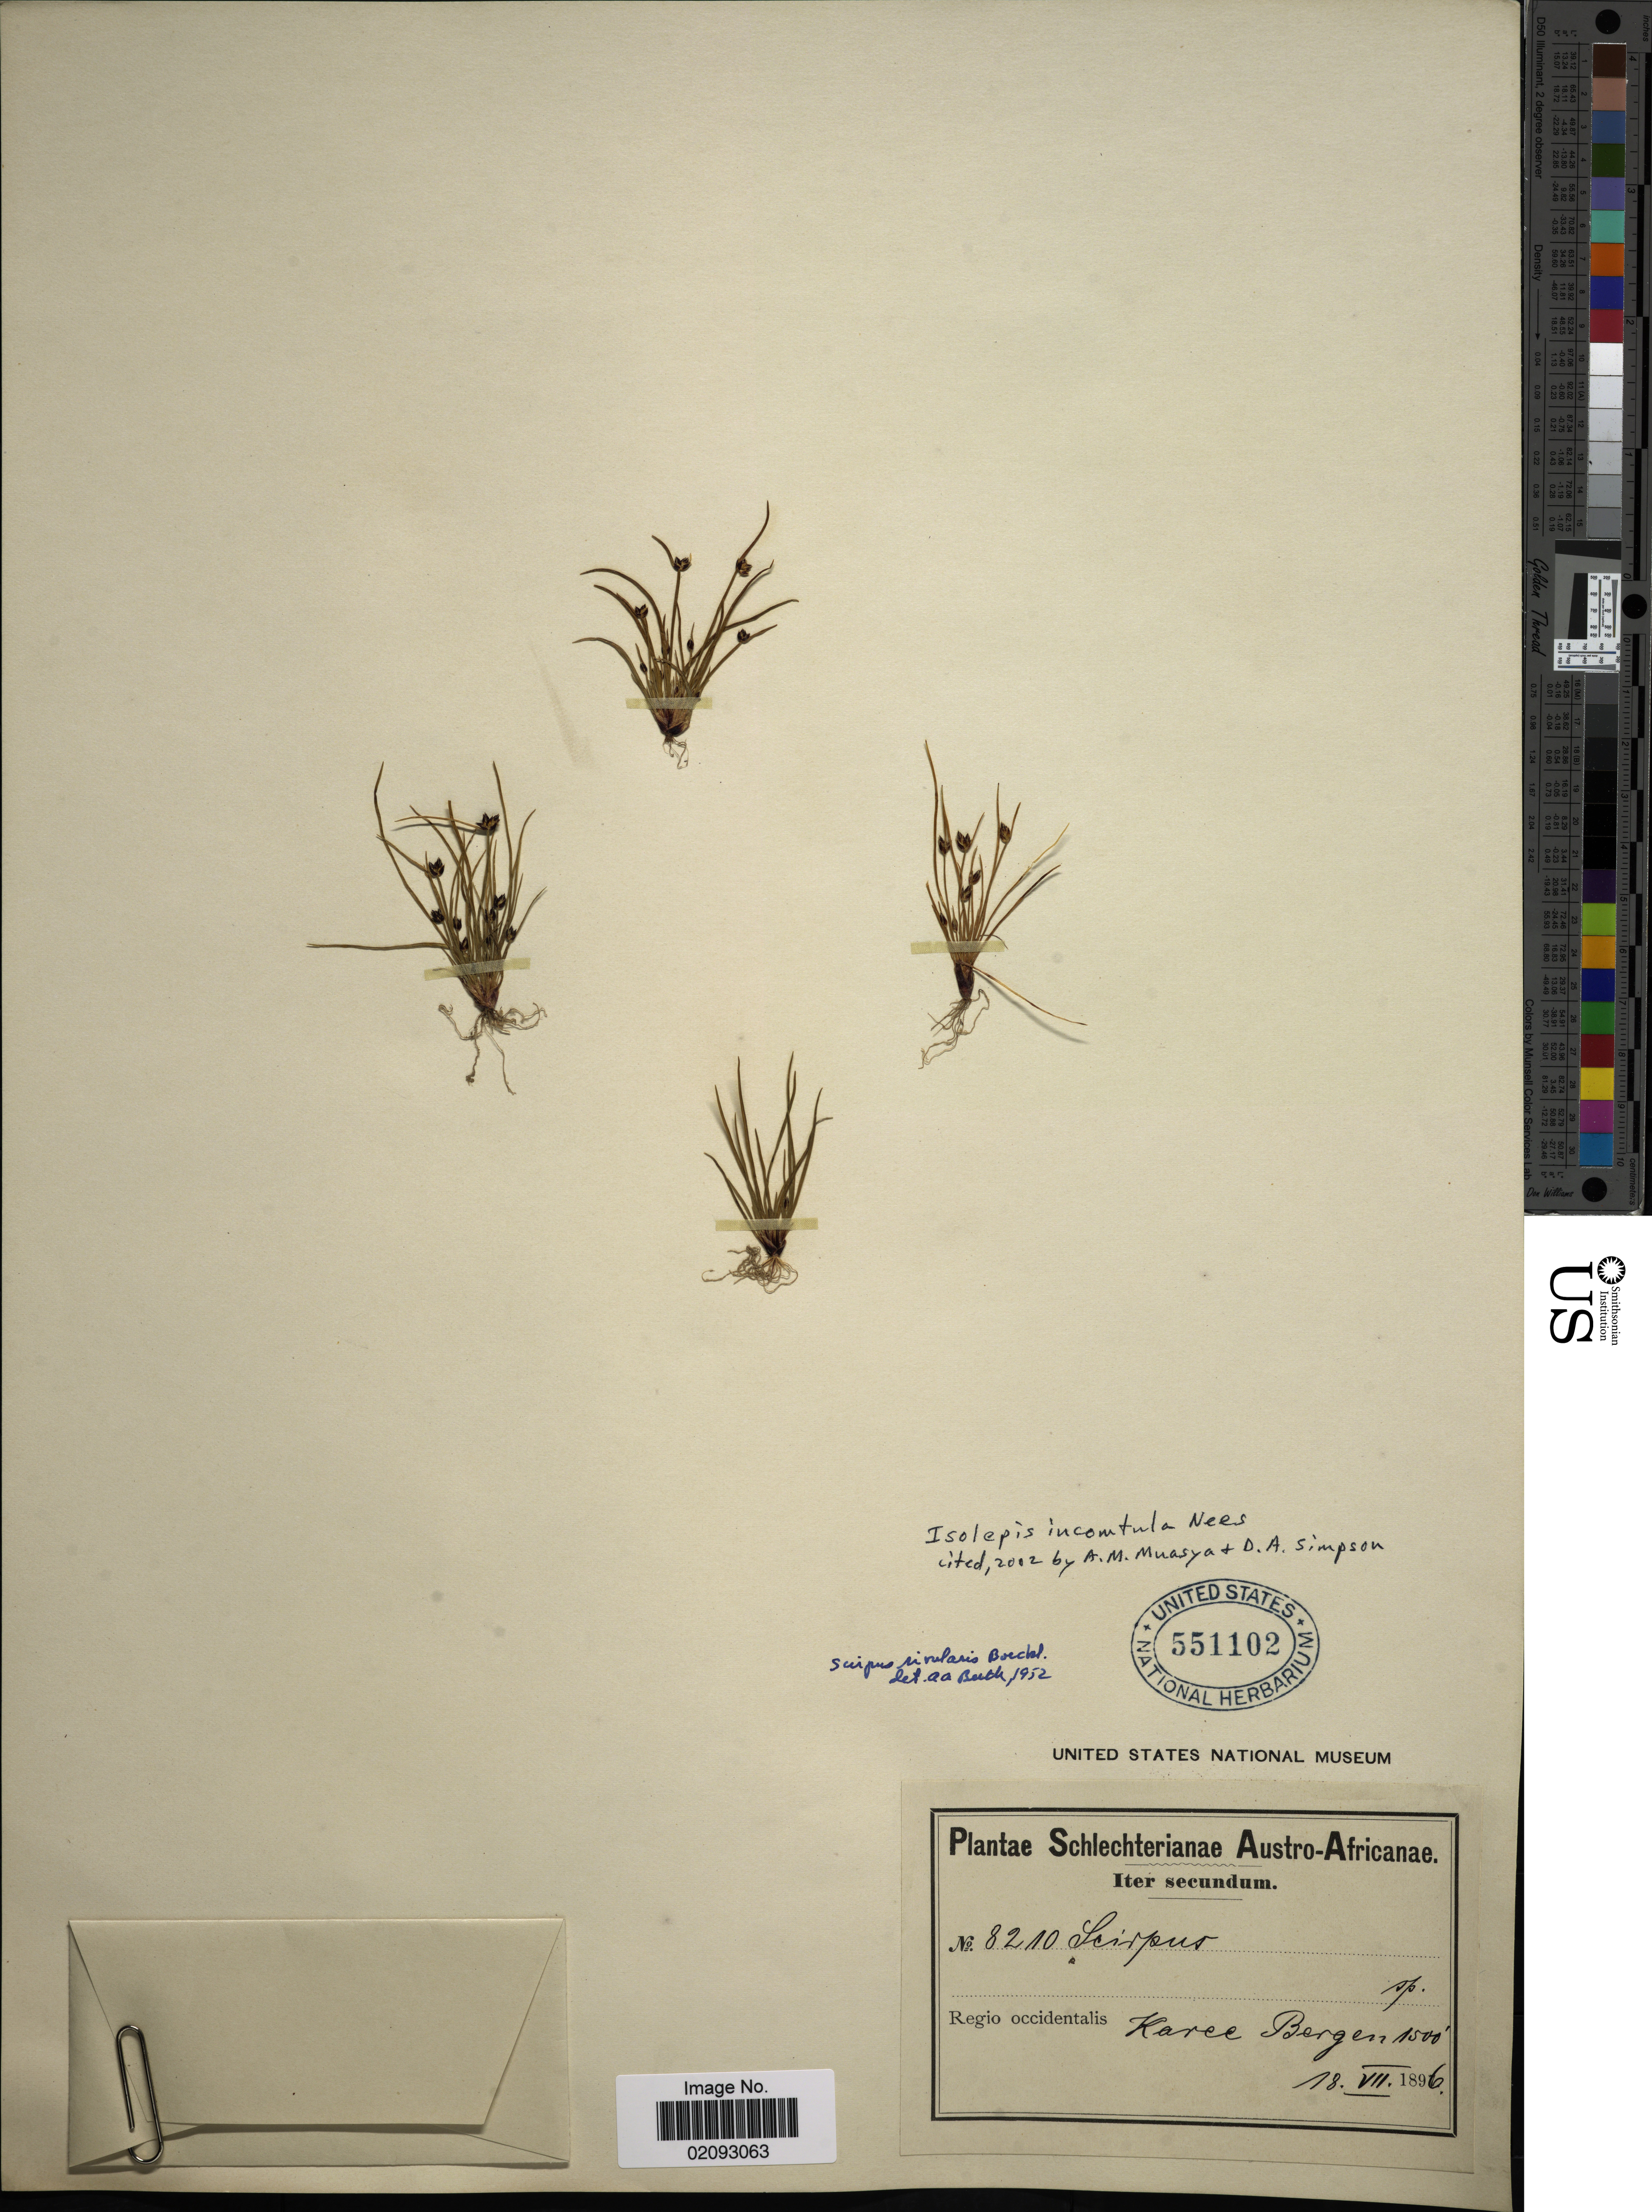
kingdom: Plantae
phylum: Tracheophyta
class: Liliopsida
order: Poales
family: Cyperaceae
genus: Ficinia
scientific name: Ficinia marginata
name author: (Thunb.) Fourc.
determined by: Strong, Mark T., (BOT), Smithsonian Institution - National Museum of Natural History (UNITED STATES)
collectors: Schlechter, --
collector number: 8210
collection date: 1896-07-18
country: South Africa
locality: Austro-Africanae, Iter secundum, Regio occidentalis, Karce bergen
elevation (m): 457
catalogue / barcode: US 551102